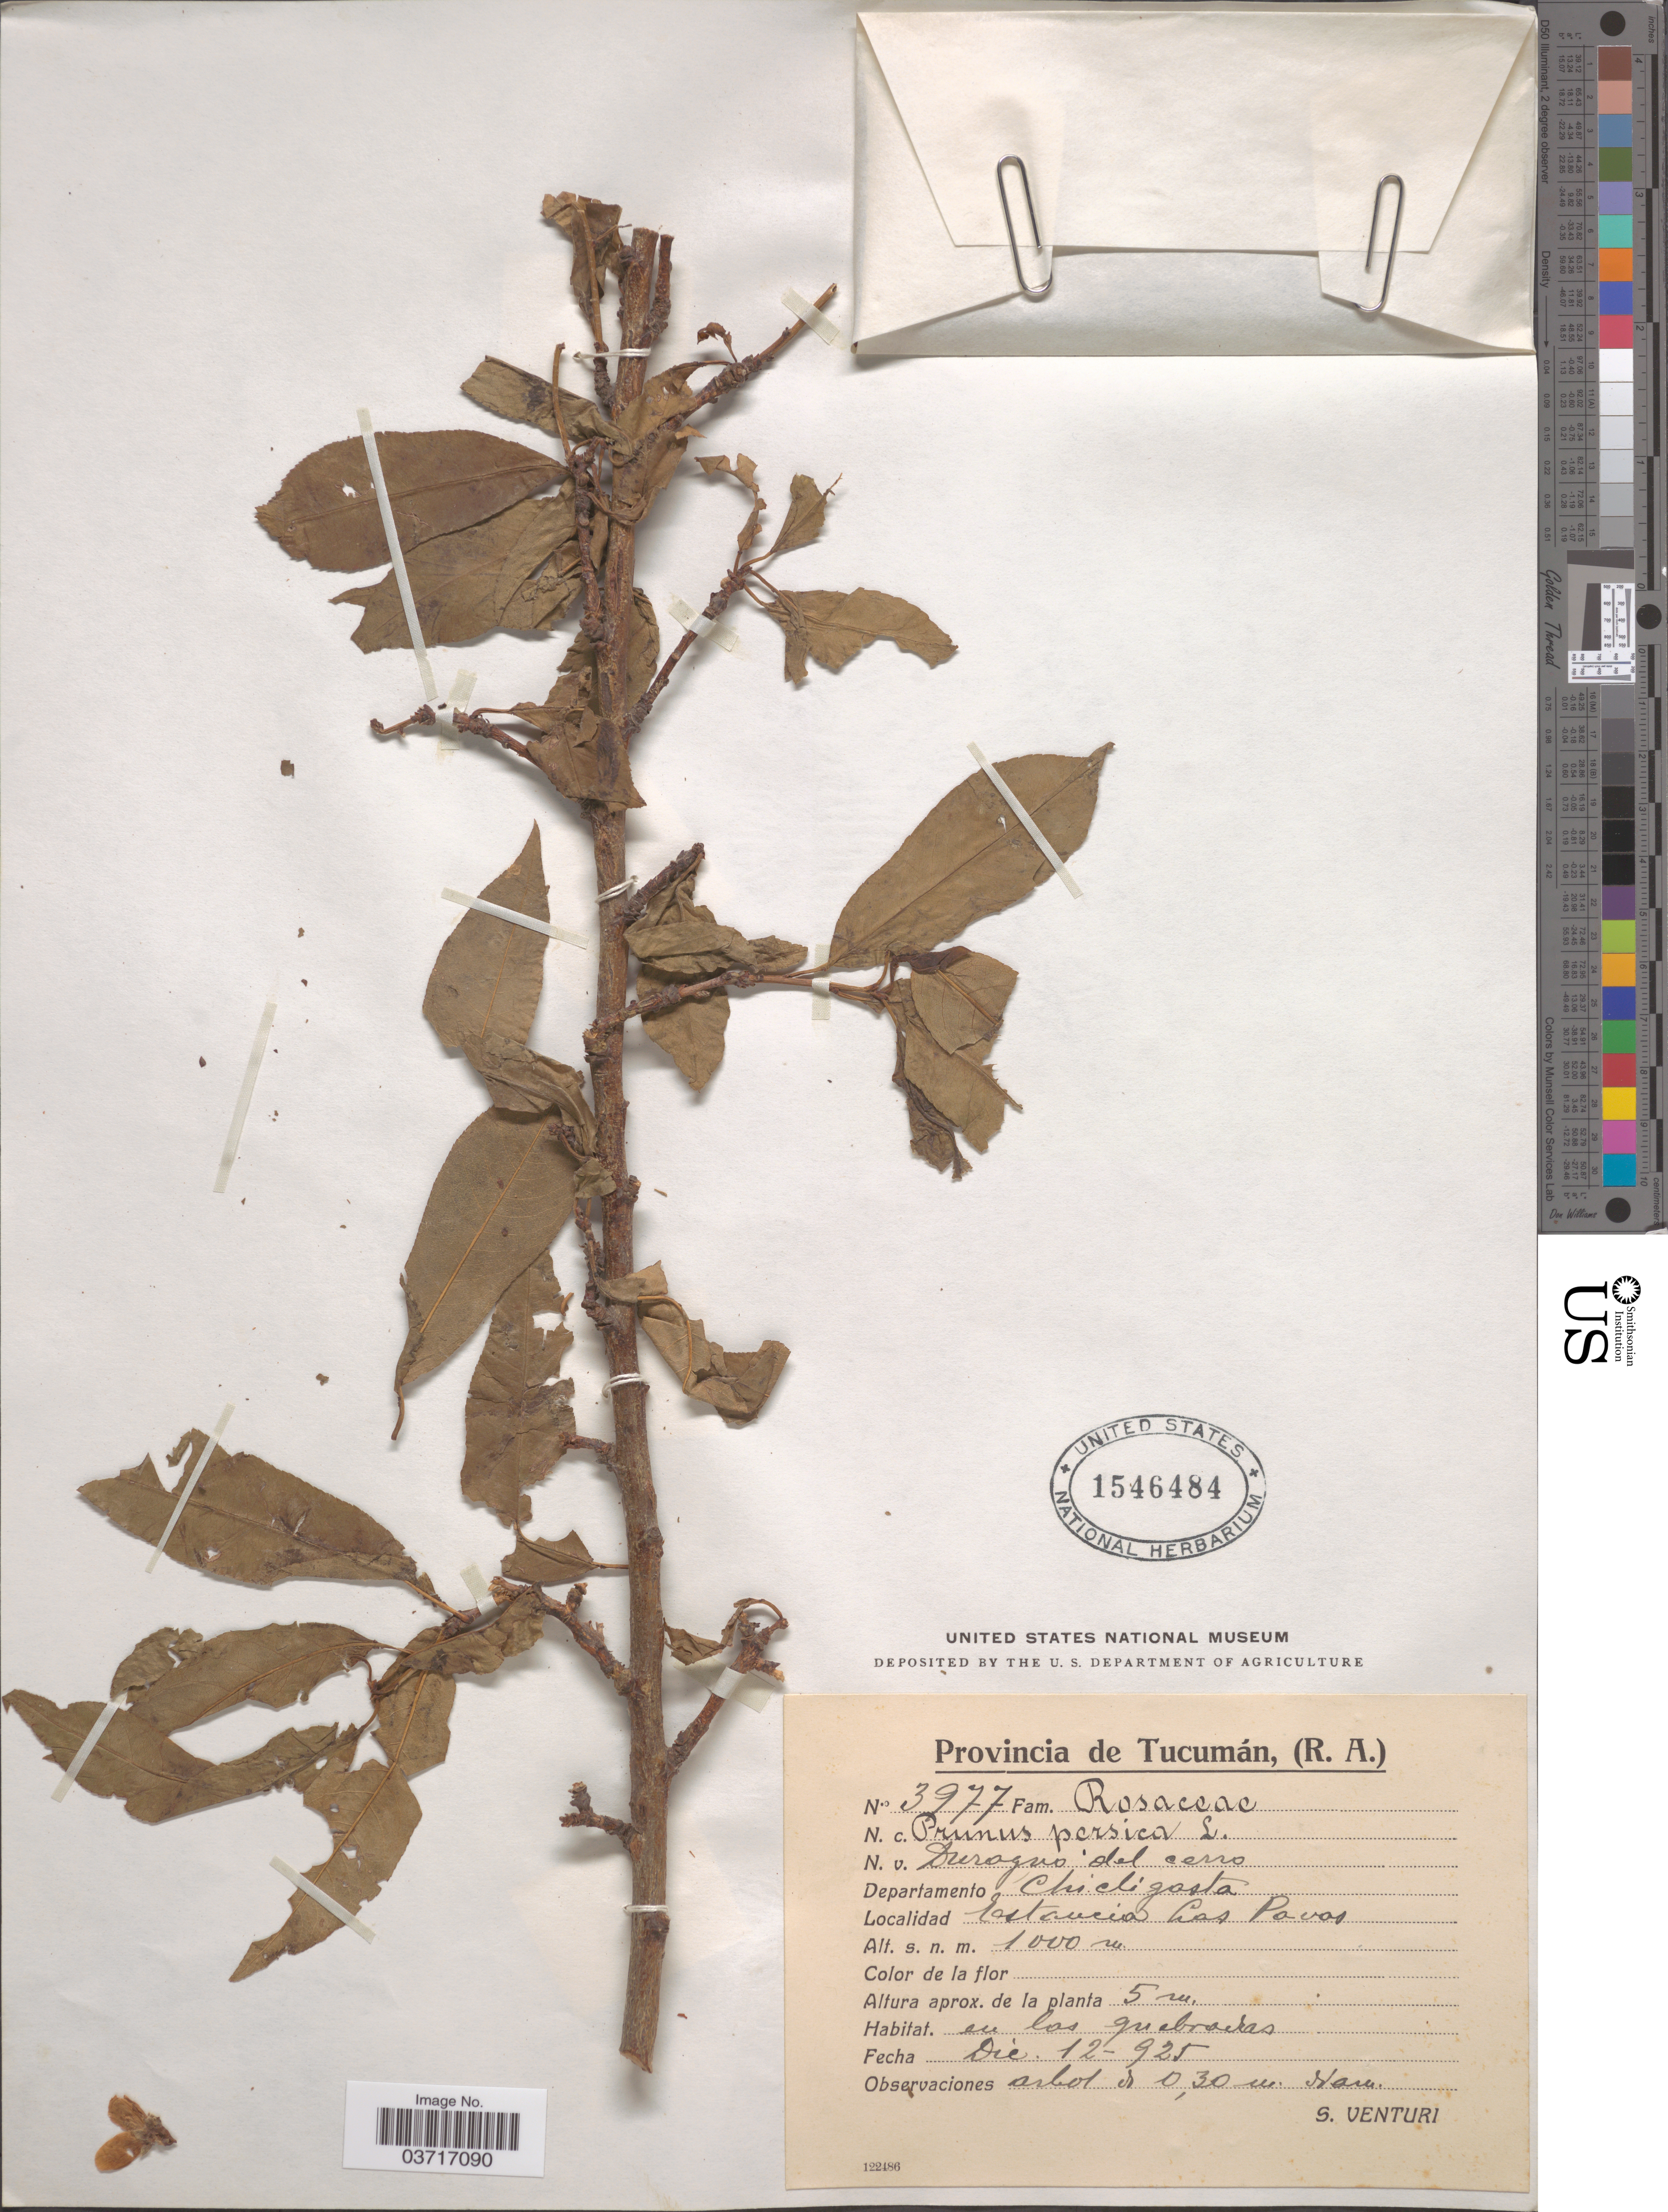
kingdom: Plantae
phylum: Tracheophyta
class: Magnoliopsida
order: Rosales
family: Rosaceae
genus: Prunus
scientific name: Prunus persica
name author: (L.) Batsch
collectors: S. Venturi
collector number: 3977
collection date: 1925-12-12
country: Argentina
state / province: Tucuman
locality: Departamento Chicligasta. Estancia Las Pavas.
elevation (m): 1000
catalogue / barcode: US 1546484